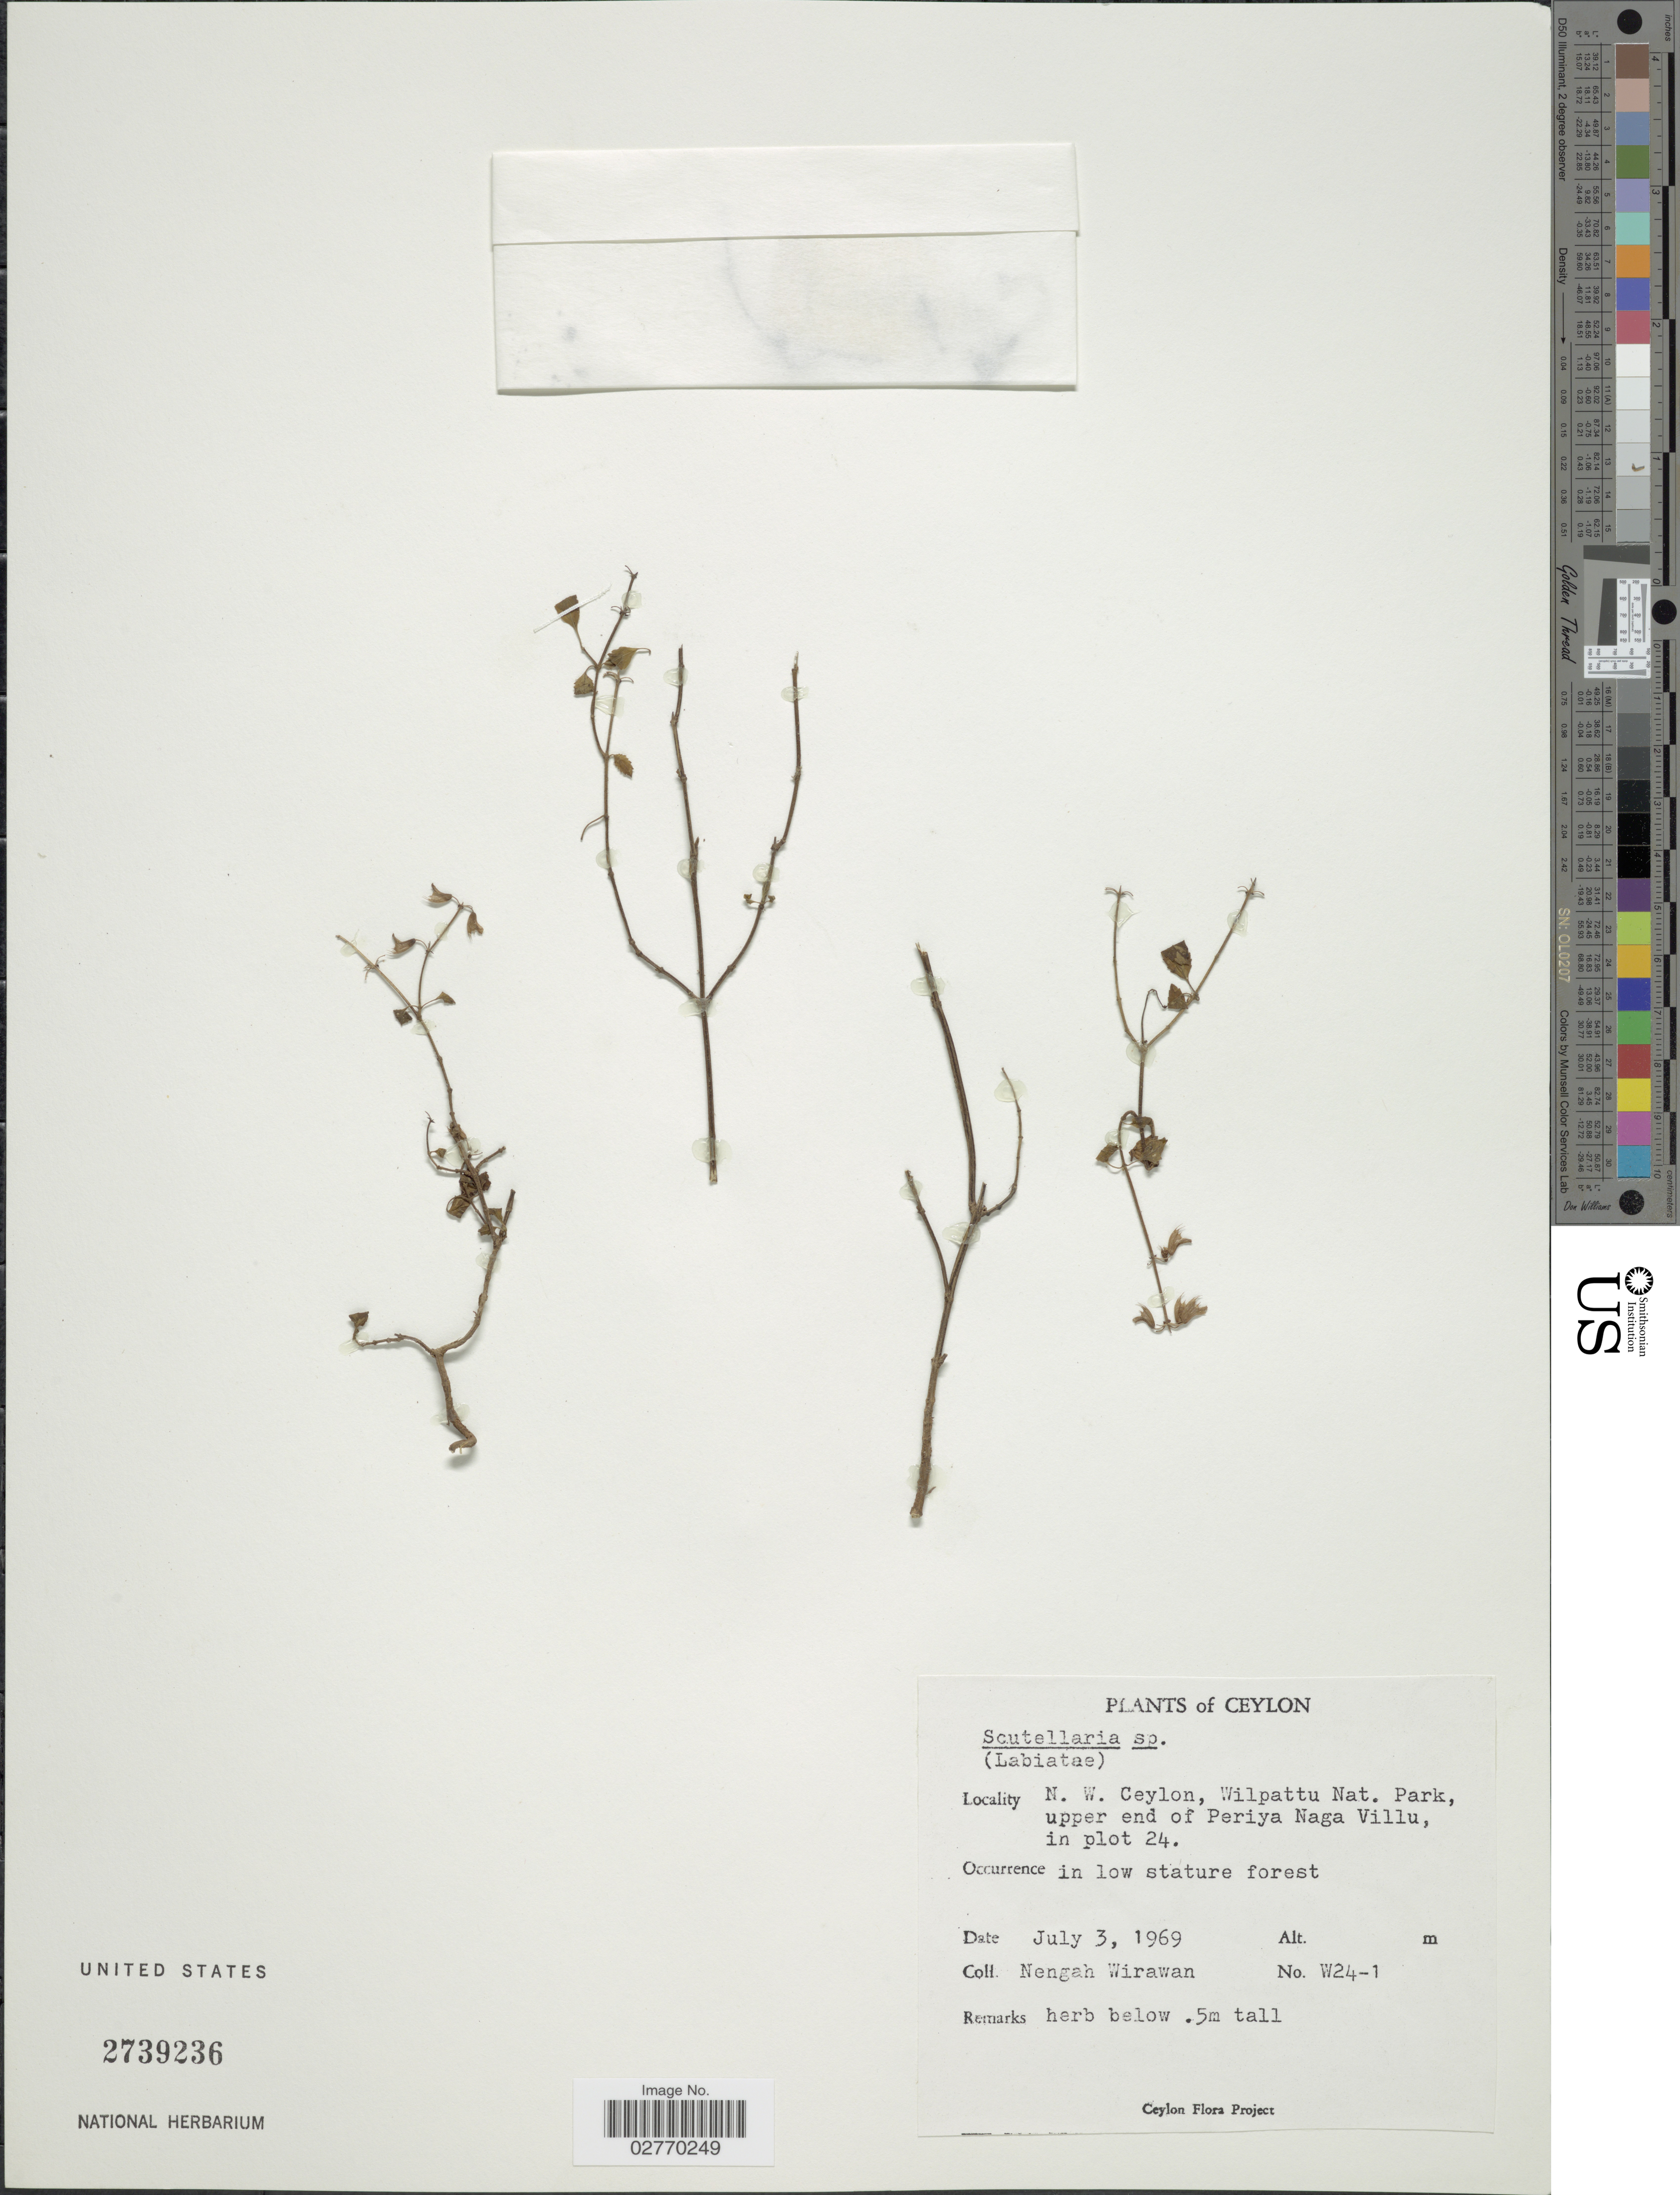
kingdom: Plantae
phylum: Tracheophyta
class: Magnoliopsida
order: Lamiales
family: Lamiaceae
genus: Scutellaria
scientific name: Scutellaria sp.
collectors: N. Wirawan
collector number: W24-1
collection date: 1969-07-03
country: Sri Lanka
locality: Ceylon. N.W. Ceylon, Wilpattu Nat. Park, upper end of Periya Naga Villu, in plot 24.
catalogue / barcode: US 2739236